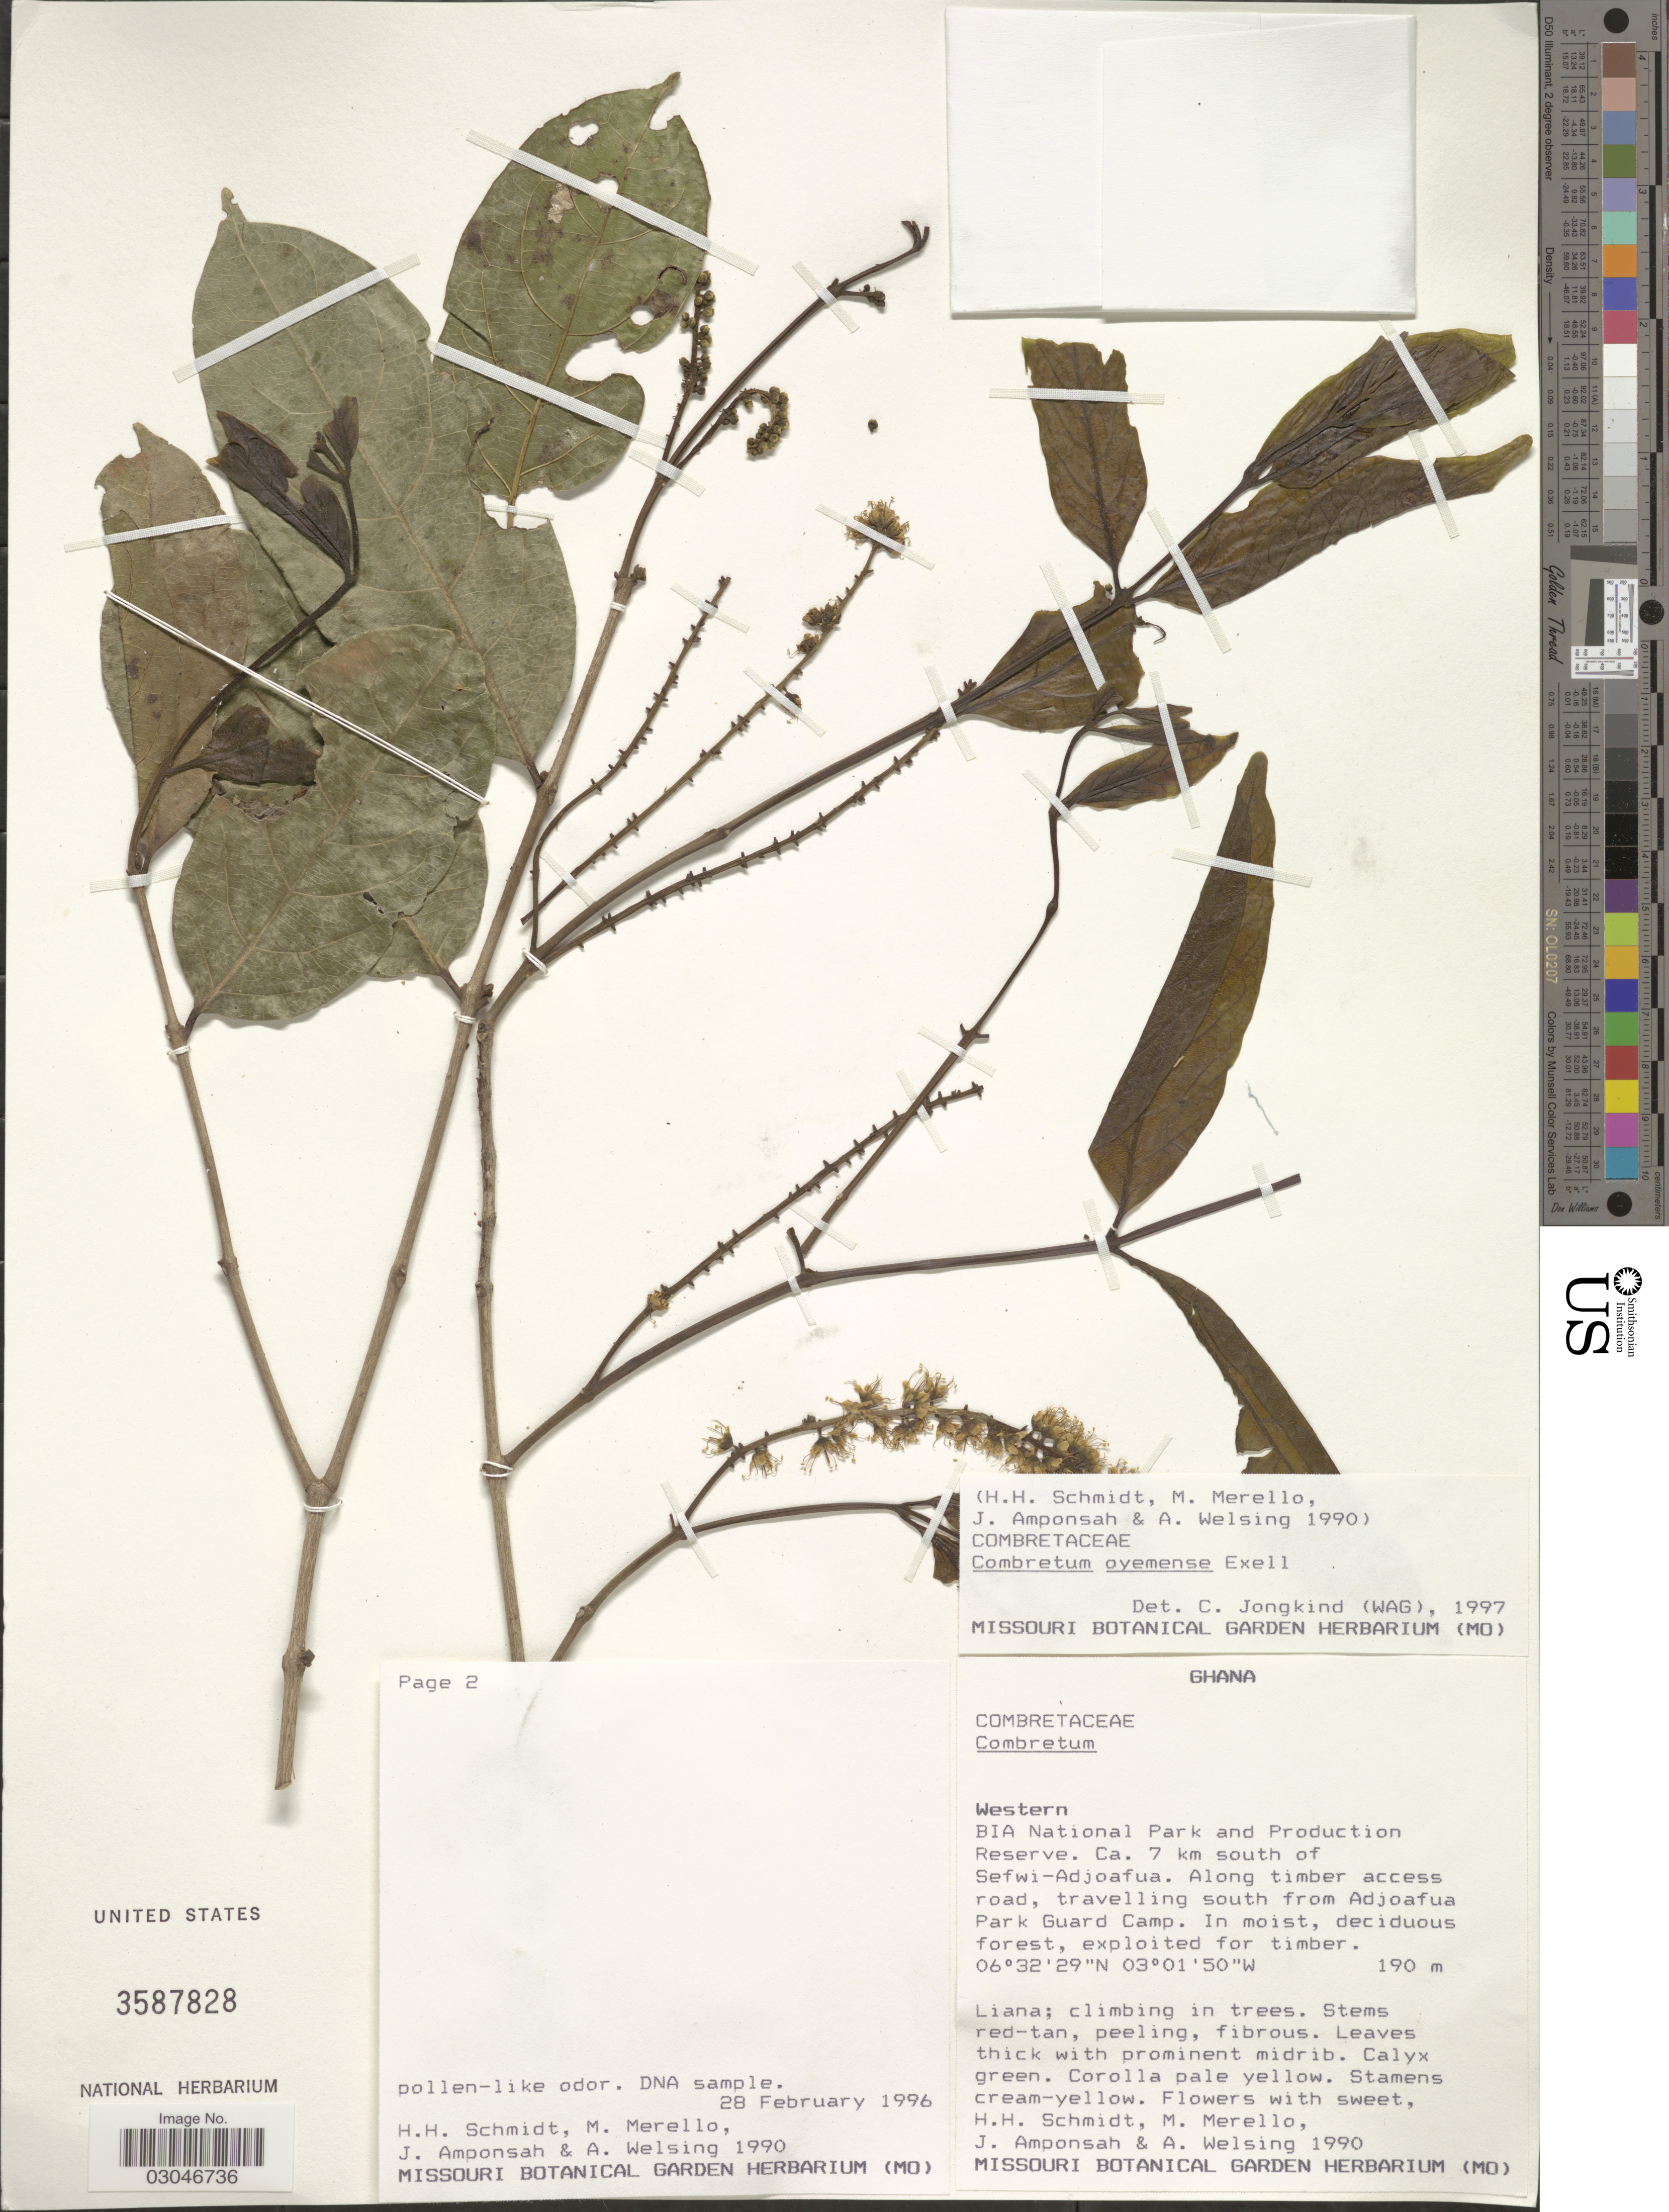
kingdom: Plantae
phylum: Tracheophyta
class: Magnoliopsida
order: Myrtales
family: Combretaceae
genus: Combretum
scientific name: Combretum oyemense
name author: Exell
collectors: H. H. Schmidt, M. Merello, J. Amponsah & A. Welsing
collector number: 1990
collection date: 1996-02-28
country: Ghana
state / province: Western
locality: BIA National Park and Production Reserve. Ca. 7 km south of Sefwi-Adjoafua. Along timber access road, travelling south from Adjoafua Park Guard Camp.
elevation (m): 190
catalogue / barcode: US 3587828